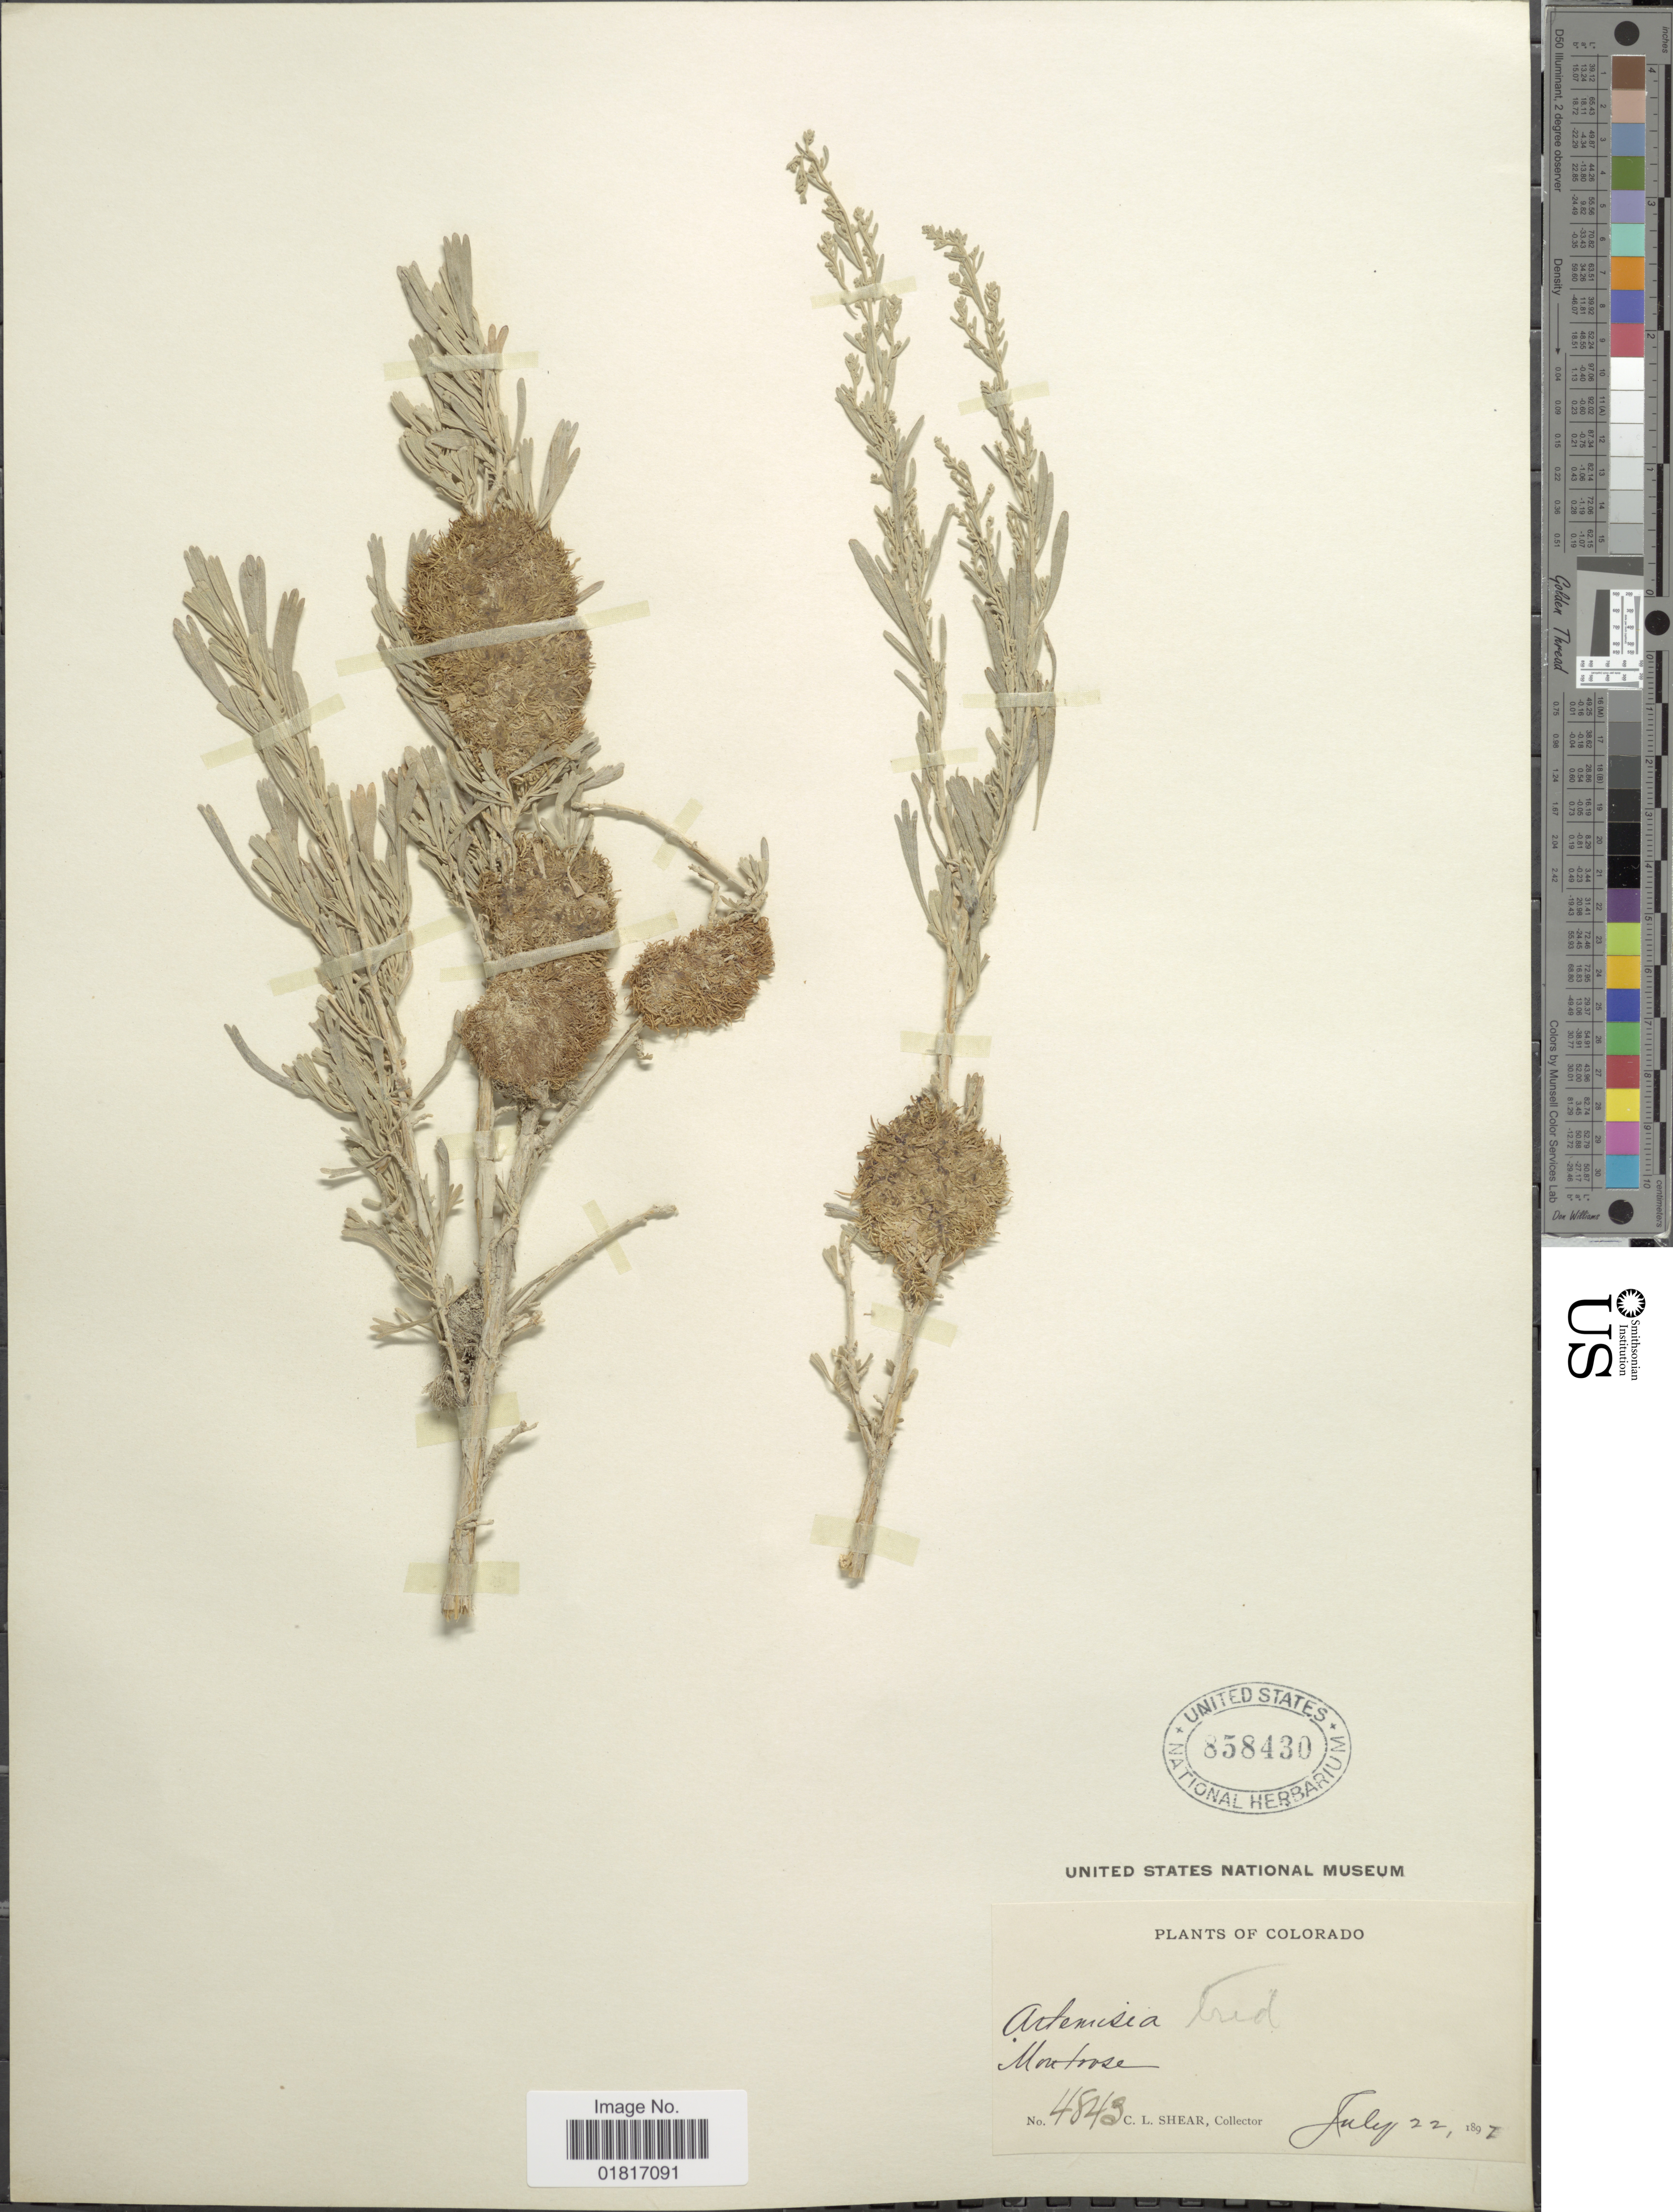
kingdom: Plantae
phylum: Tracheophyta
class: Magnoliopsida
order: Asterales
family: Asteraceae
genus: Artemisia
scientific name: Artemisia tridentata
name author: Nutt.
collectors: C. L. Shear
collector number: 4843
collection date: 1897-07-22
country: United States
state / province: Colorado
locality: Montoose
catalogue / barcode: US 858430